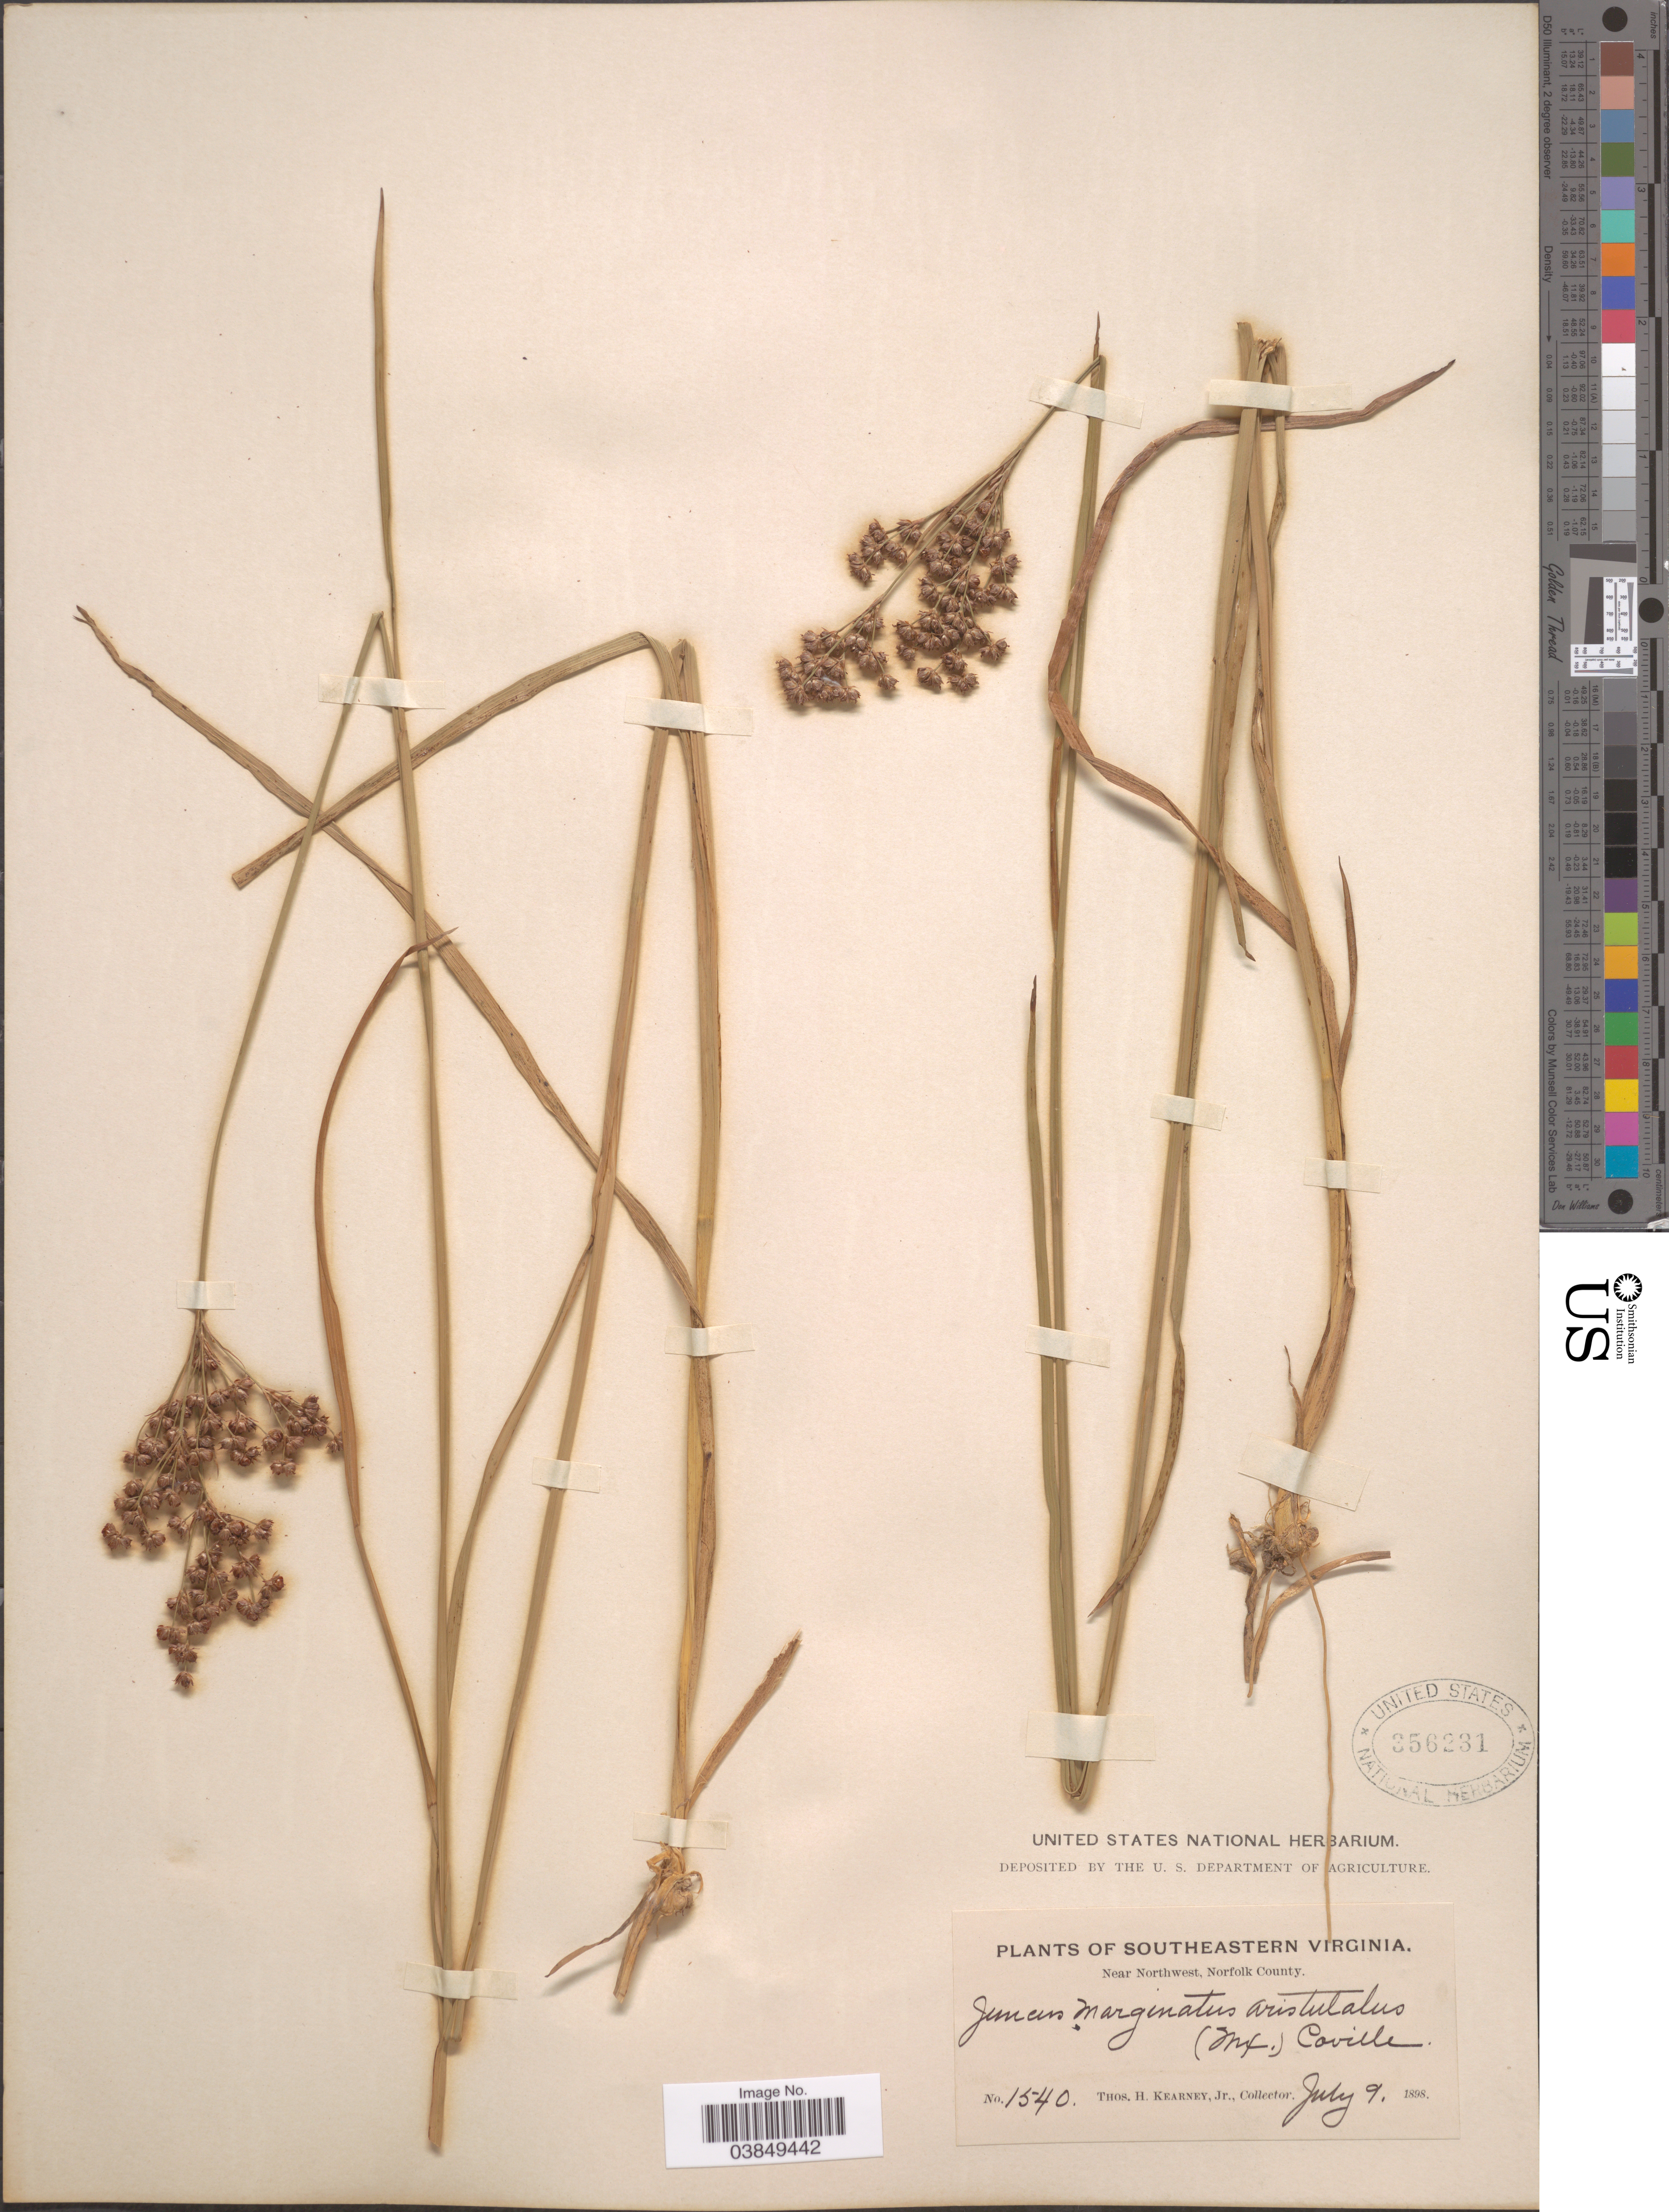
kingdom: Plantae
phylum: Tracheophyta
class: Liliopsida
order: Poales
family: Juncaceae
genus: Juncus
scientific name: Juncus aristulatus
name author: Michx.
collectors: T. H. Kearney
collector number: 1540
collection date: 1898-07-09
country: United States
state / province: Virginia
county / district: City of Chesapeake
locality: Southeastern Virginia. Near Northwest, Norfolk County.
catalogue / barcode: US 356231